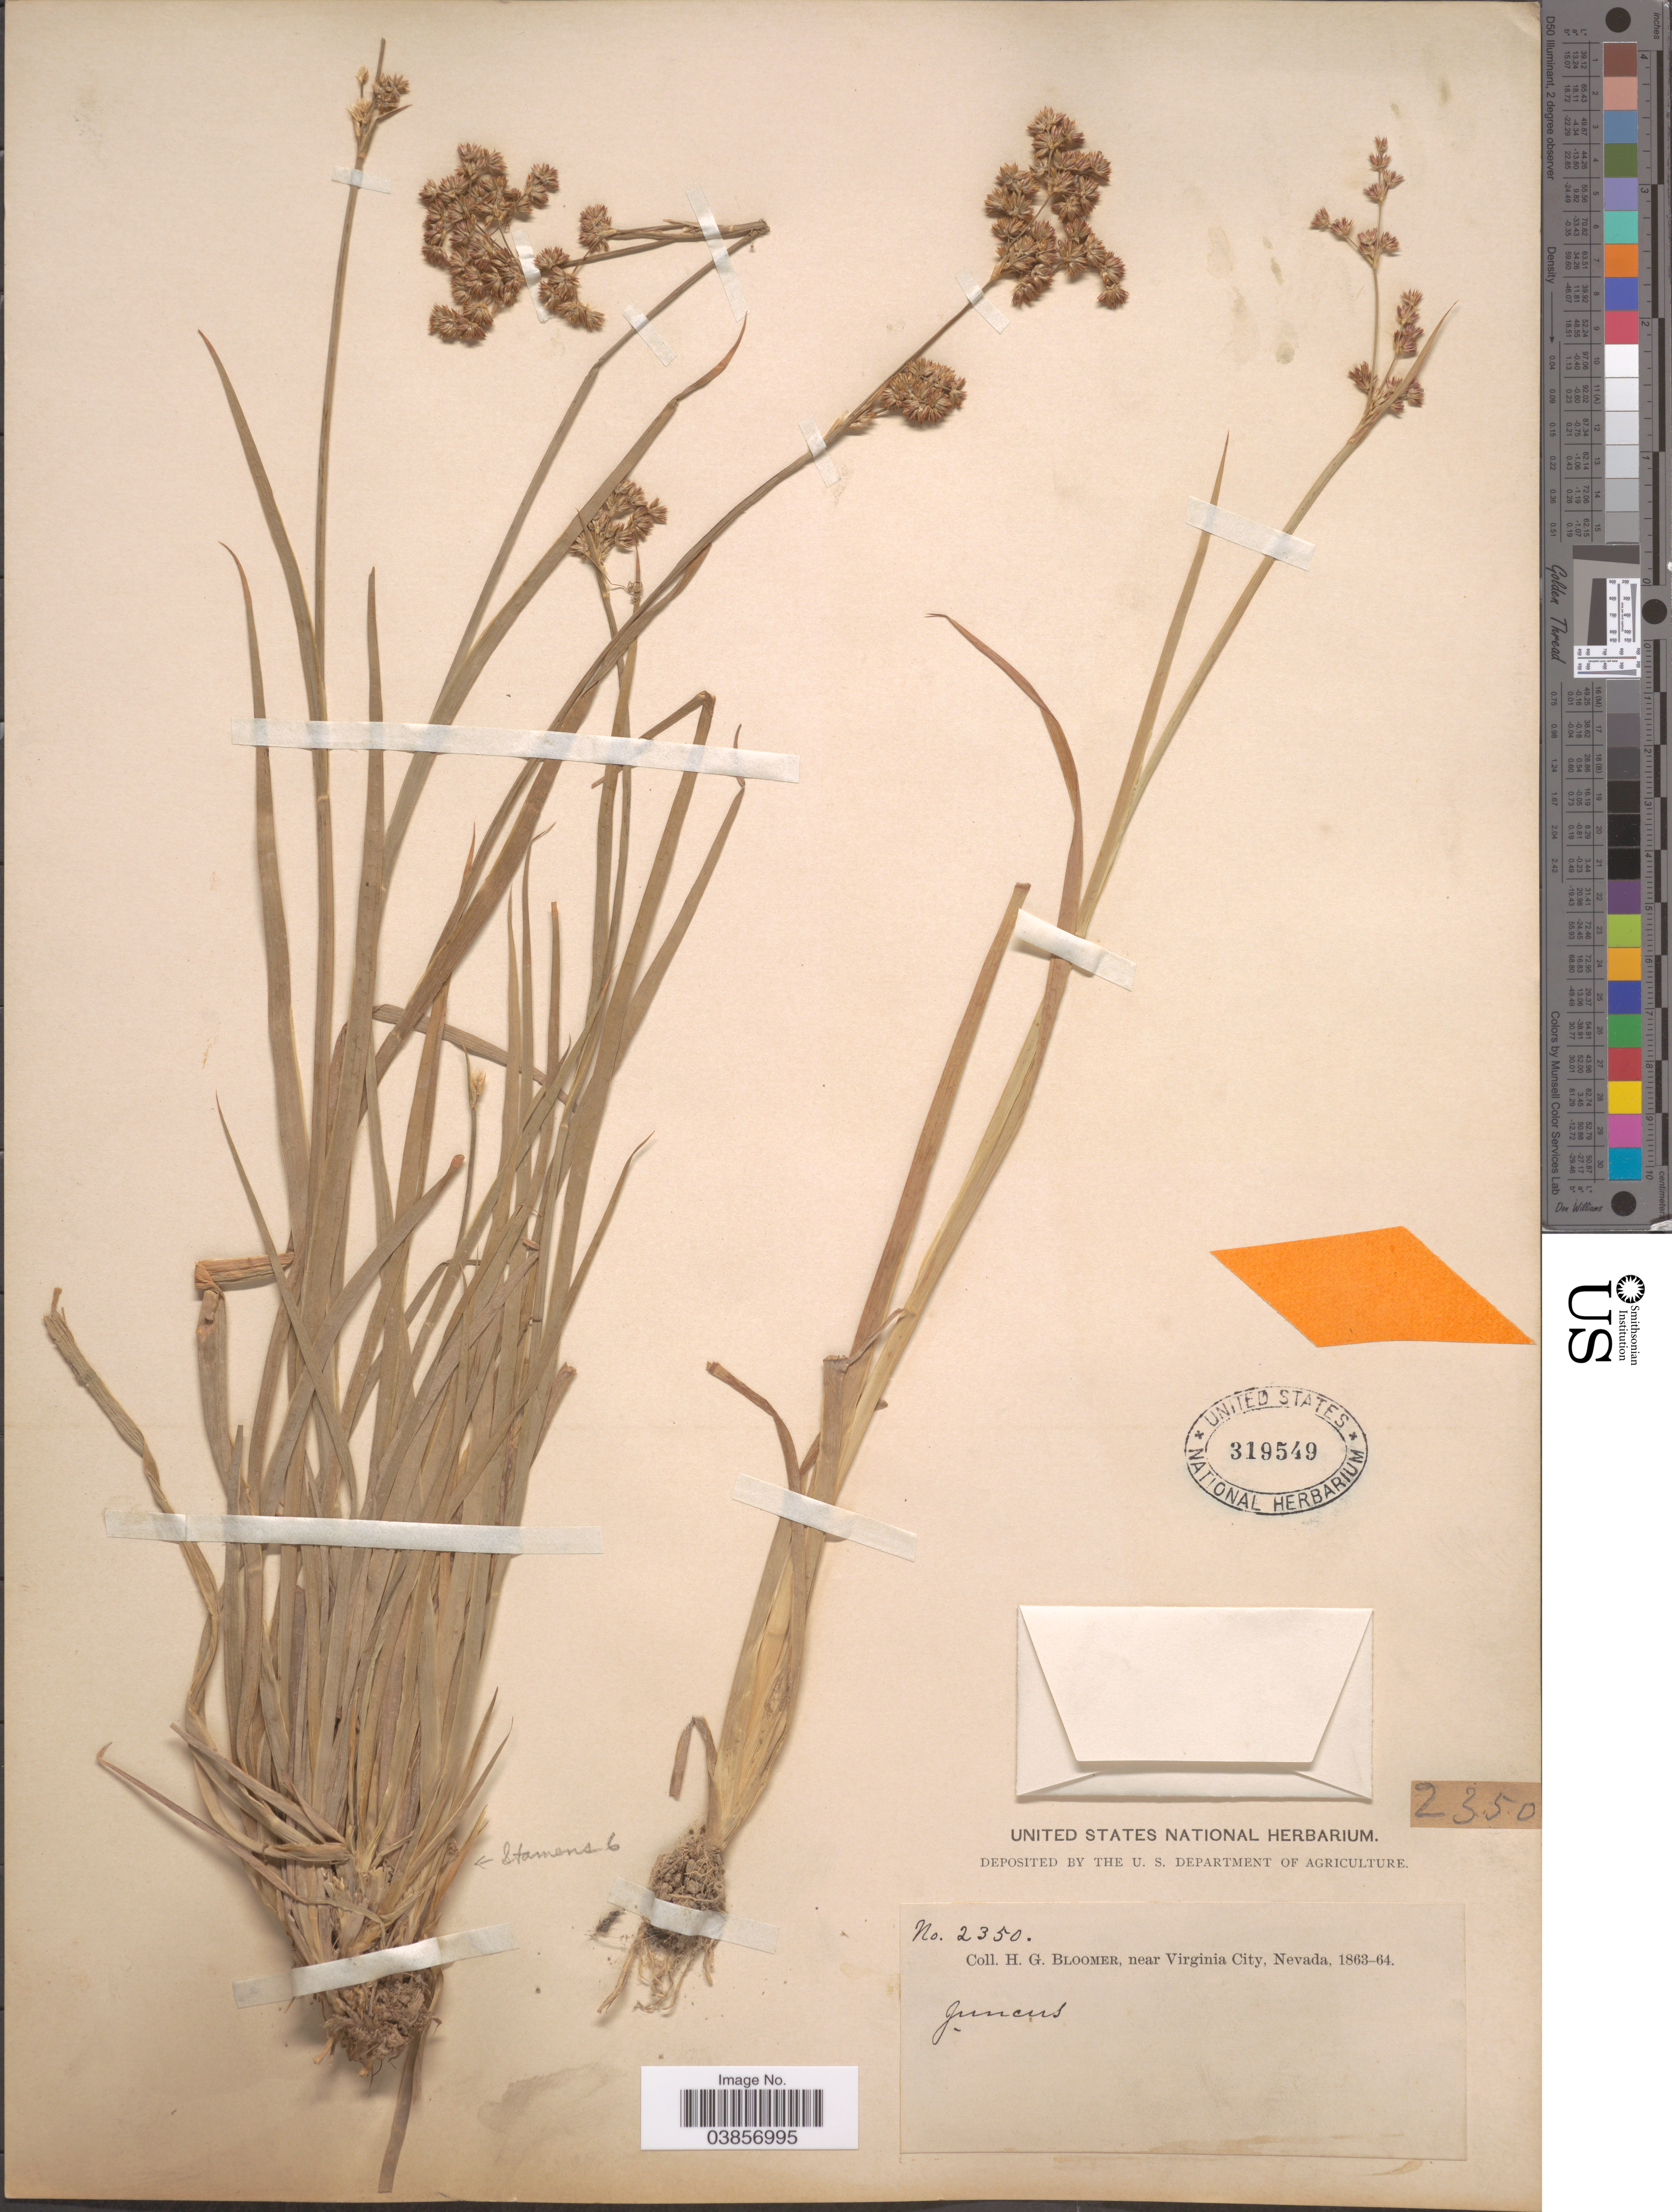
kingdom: Plantae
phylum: Tracheophyta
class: Liliopsida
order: Poales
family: Juncaceae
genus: Juncus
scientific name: Juncus saximontanus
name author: A. Nelson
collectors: H. Bloomer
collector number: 2350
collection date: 1863/1864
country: United States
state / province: Nevada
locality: Near Virginia City.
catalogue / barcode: US 319549